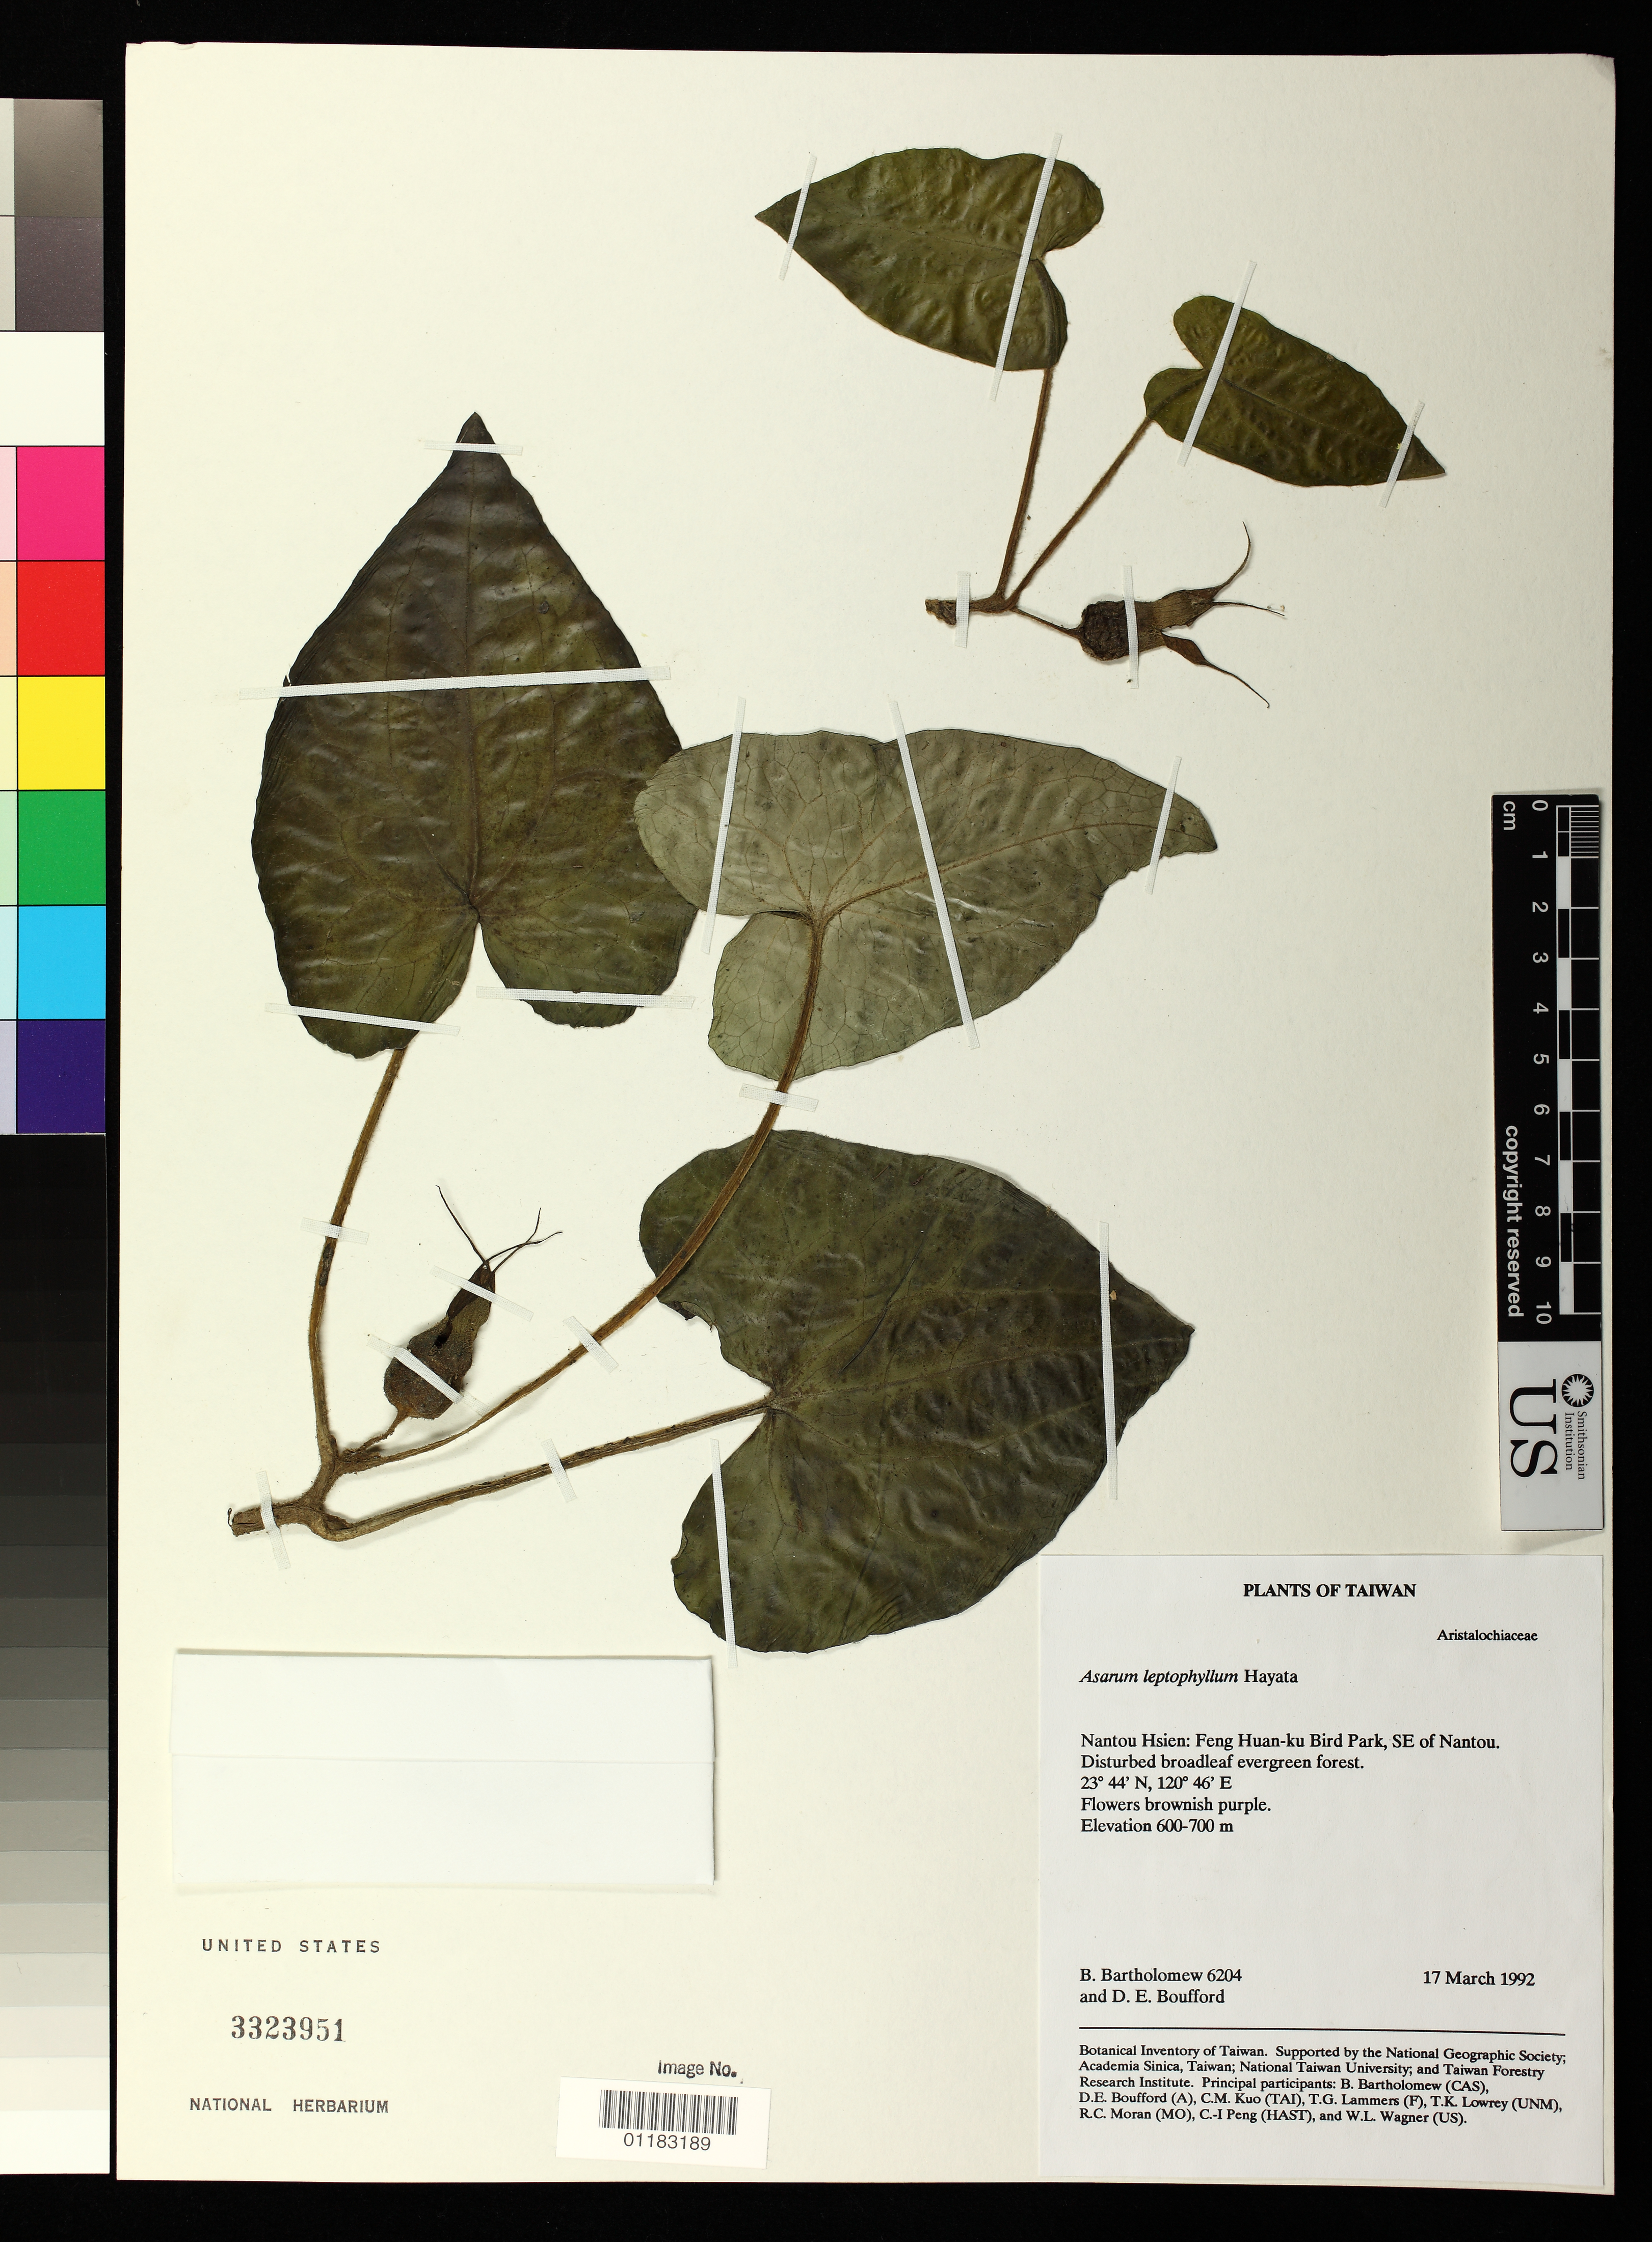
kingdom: Plantae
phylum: Tracheophyta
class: Magnoliopsida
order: Piperales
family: Aristolochiaceae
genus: Asarum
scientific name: Asarum caudigerum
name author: Hance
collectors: B. Bartholomew & D. E. Boufford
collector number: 6204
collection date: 1992-03-17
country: Taiwan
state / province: Nantou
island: Taiwan [Formosa]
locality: Feng Huan-ku Bird Park, SE of Nantou.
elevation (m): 600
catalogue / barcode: US 3323951